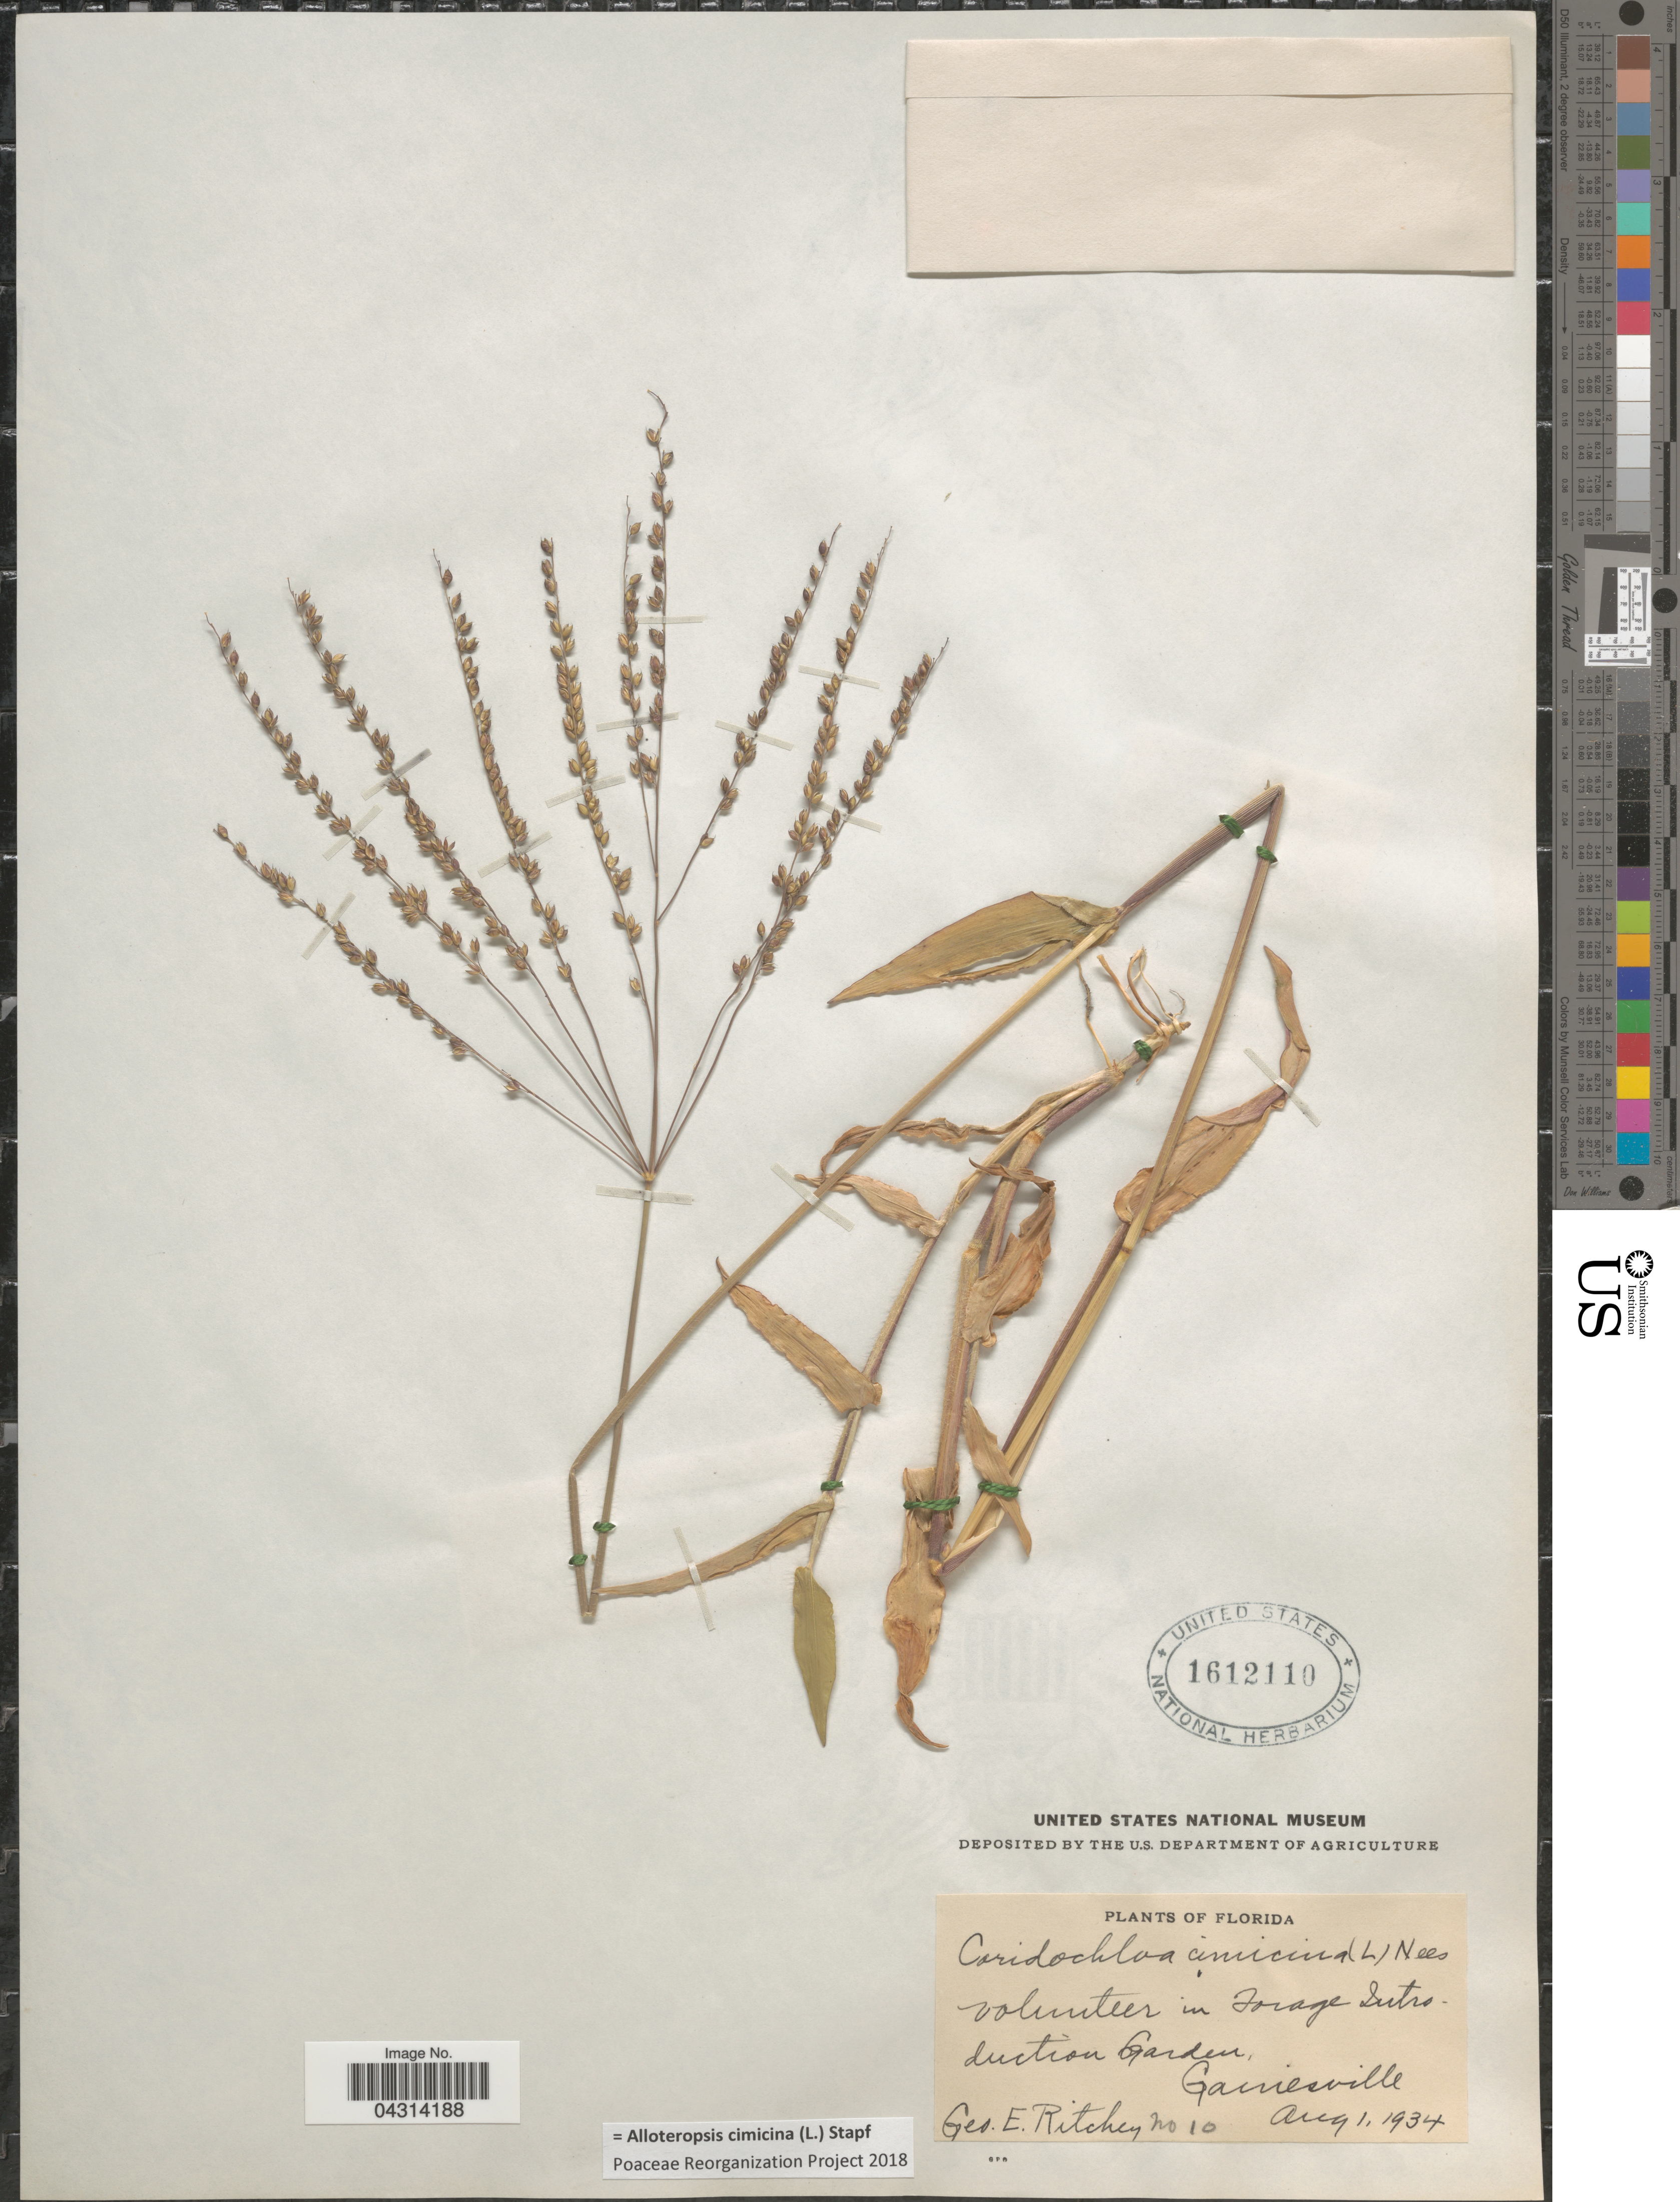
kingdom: Plantae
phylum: Tracheophyta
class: Liliopsida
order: Poales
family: Poaceae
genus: Alloteropsis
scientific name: Alloteropsis cimicina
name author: (L.) Stapf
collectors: G. Ritchey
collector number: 10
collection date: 1934-08-01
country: United States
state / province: Florida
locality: Volunteer in Forage Introduction Garden, Gainesville.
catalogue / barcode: US 1612110